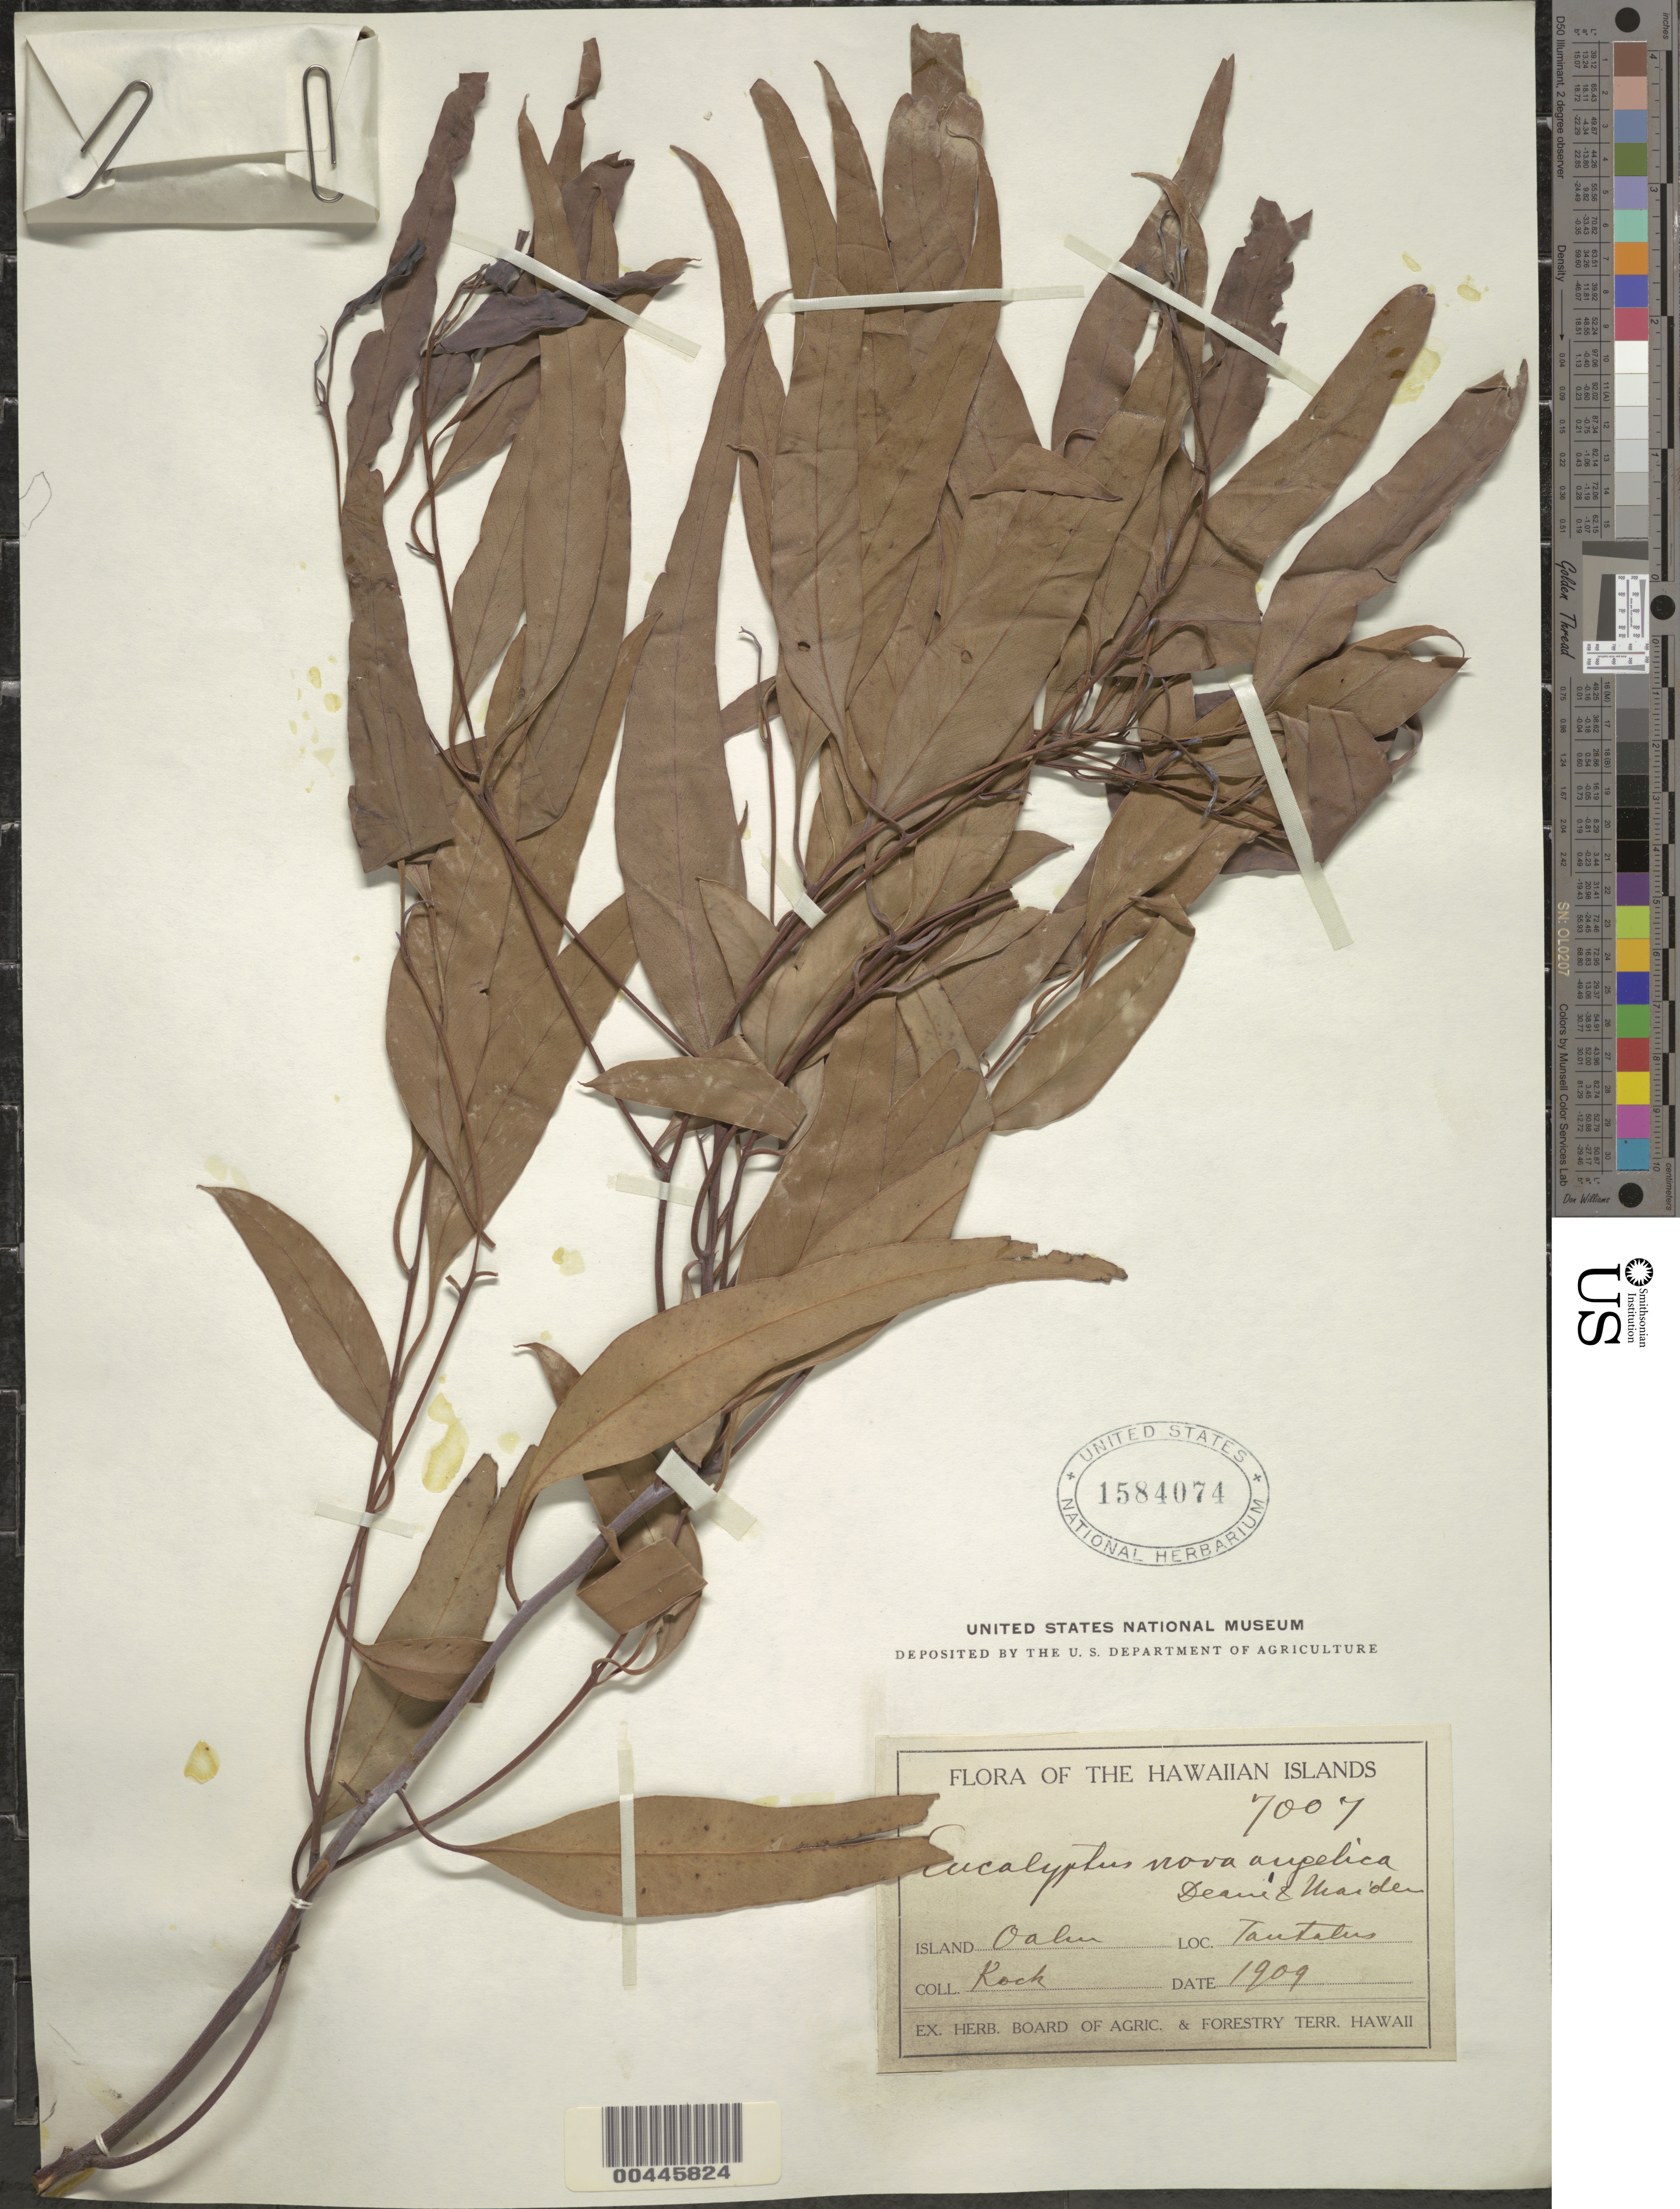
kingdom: Plantae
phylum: Tracheophyta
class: Magnoliopsida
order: Myrtales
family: Myrtaceae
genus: Eucalyptus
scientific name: Eucalyptus nova-angelica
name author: H. Deane & Maiden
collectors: J. F. Rock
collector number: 7007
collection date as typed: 1909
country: United States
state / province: Hawaii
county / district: Honolulu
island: Oahu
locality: Tantalus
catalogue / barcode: US 1584074